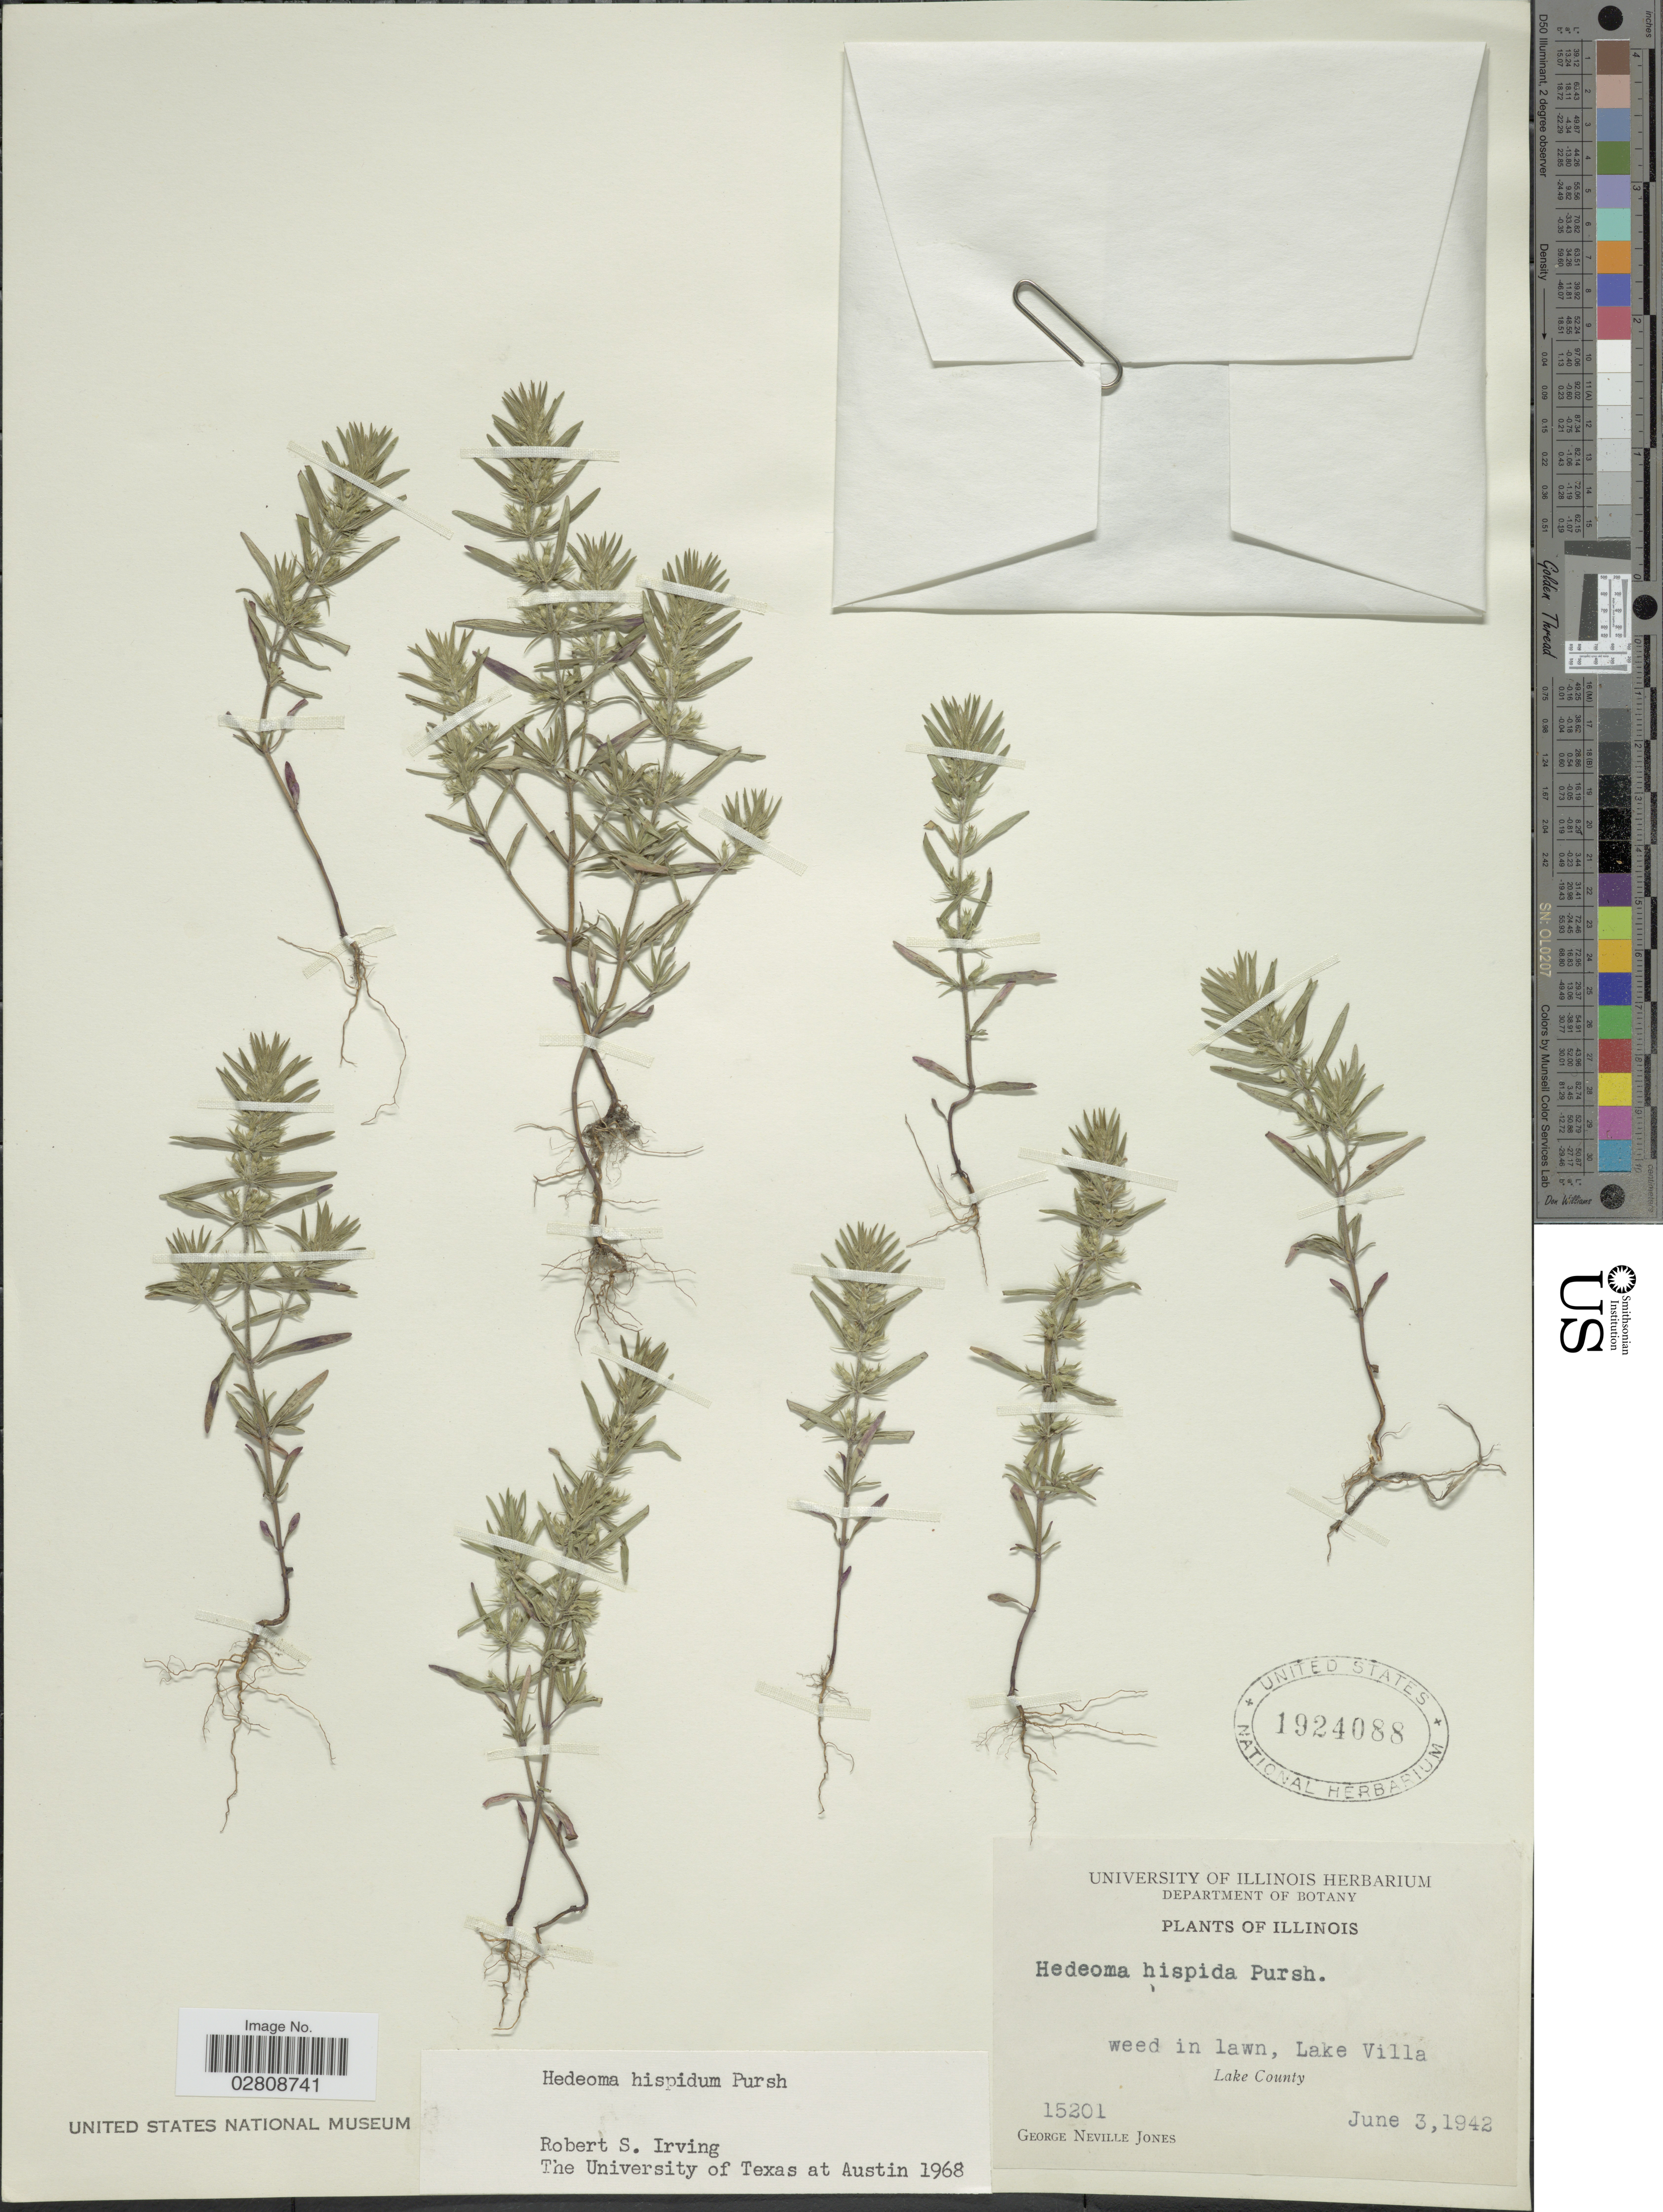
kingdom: Plantae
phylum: Tracheophyta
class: Magnoliopsida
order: Lamiales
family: Lamiaceae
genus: Hedeoma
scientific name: Hedeoma hispida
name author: Pursh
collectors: G. N. Jones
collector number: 15201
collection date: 1942-06-03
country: United States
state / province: Illinois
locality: Weed in lawn, Lake Villa. Lake County.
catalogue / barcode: US 1924088